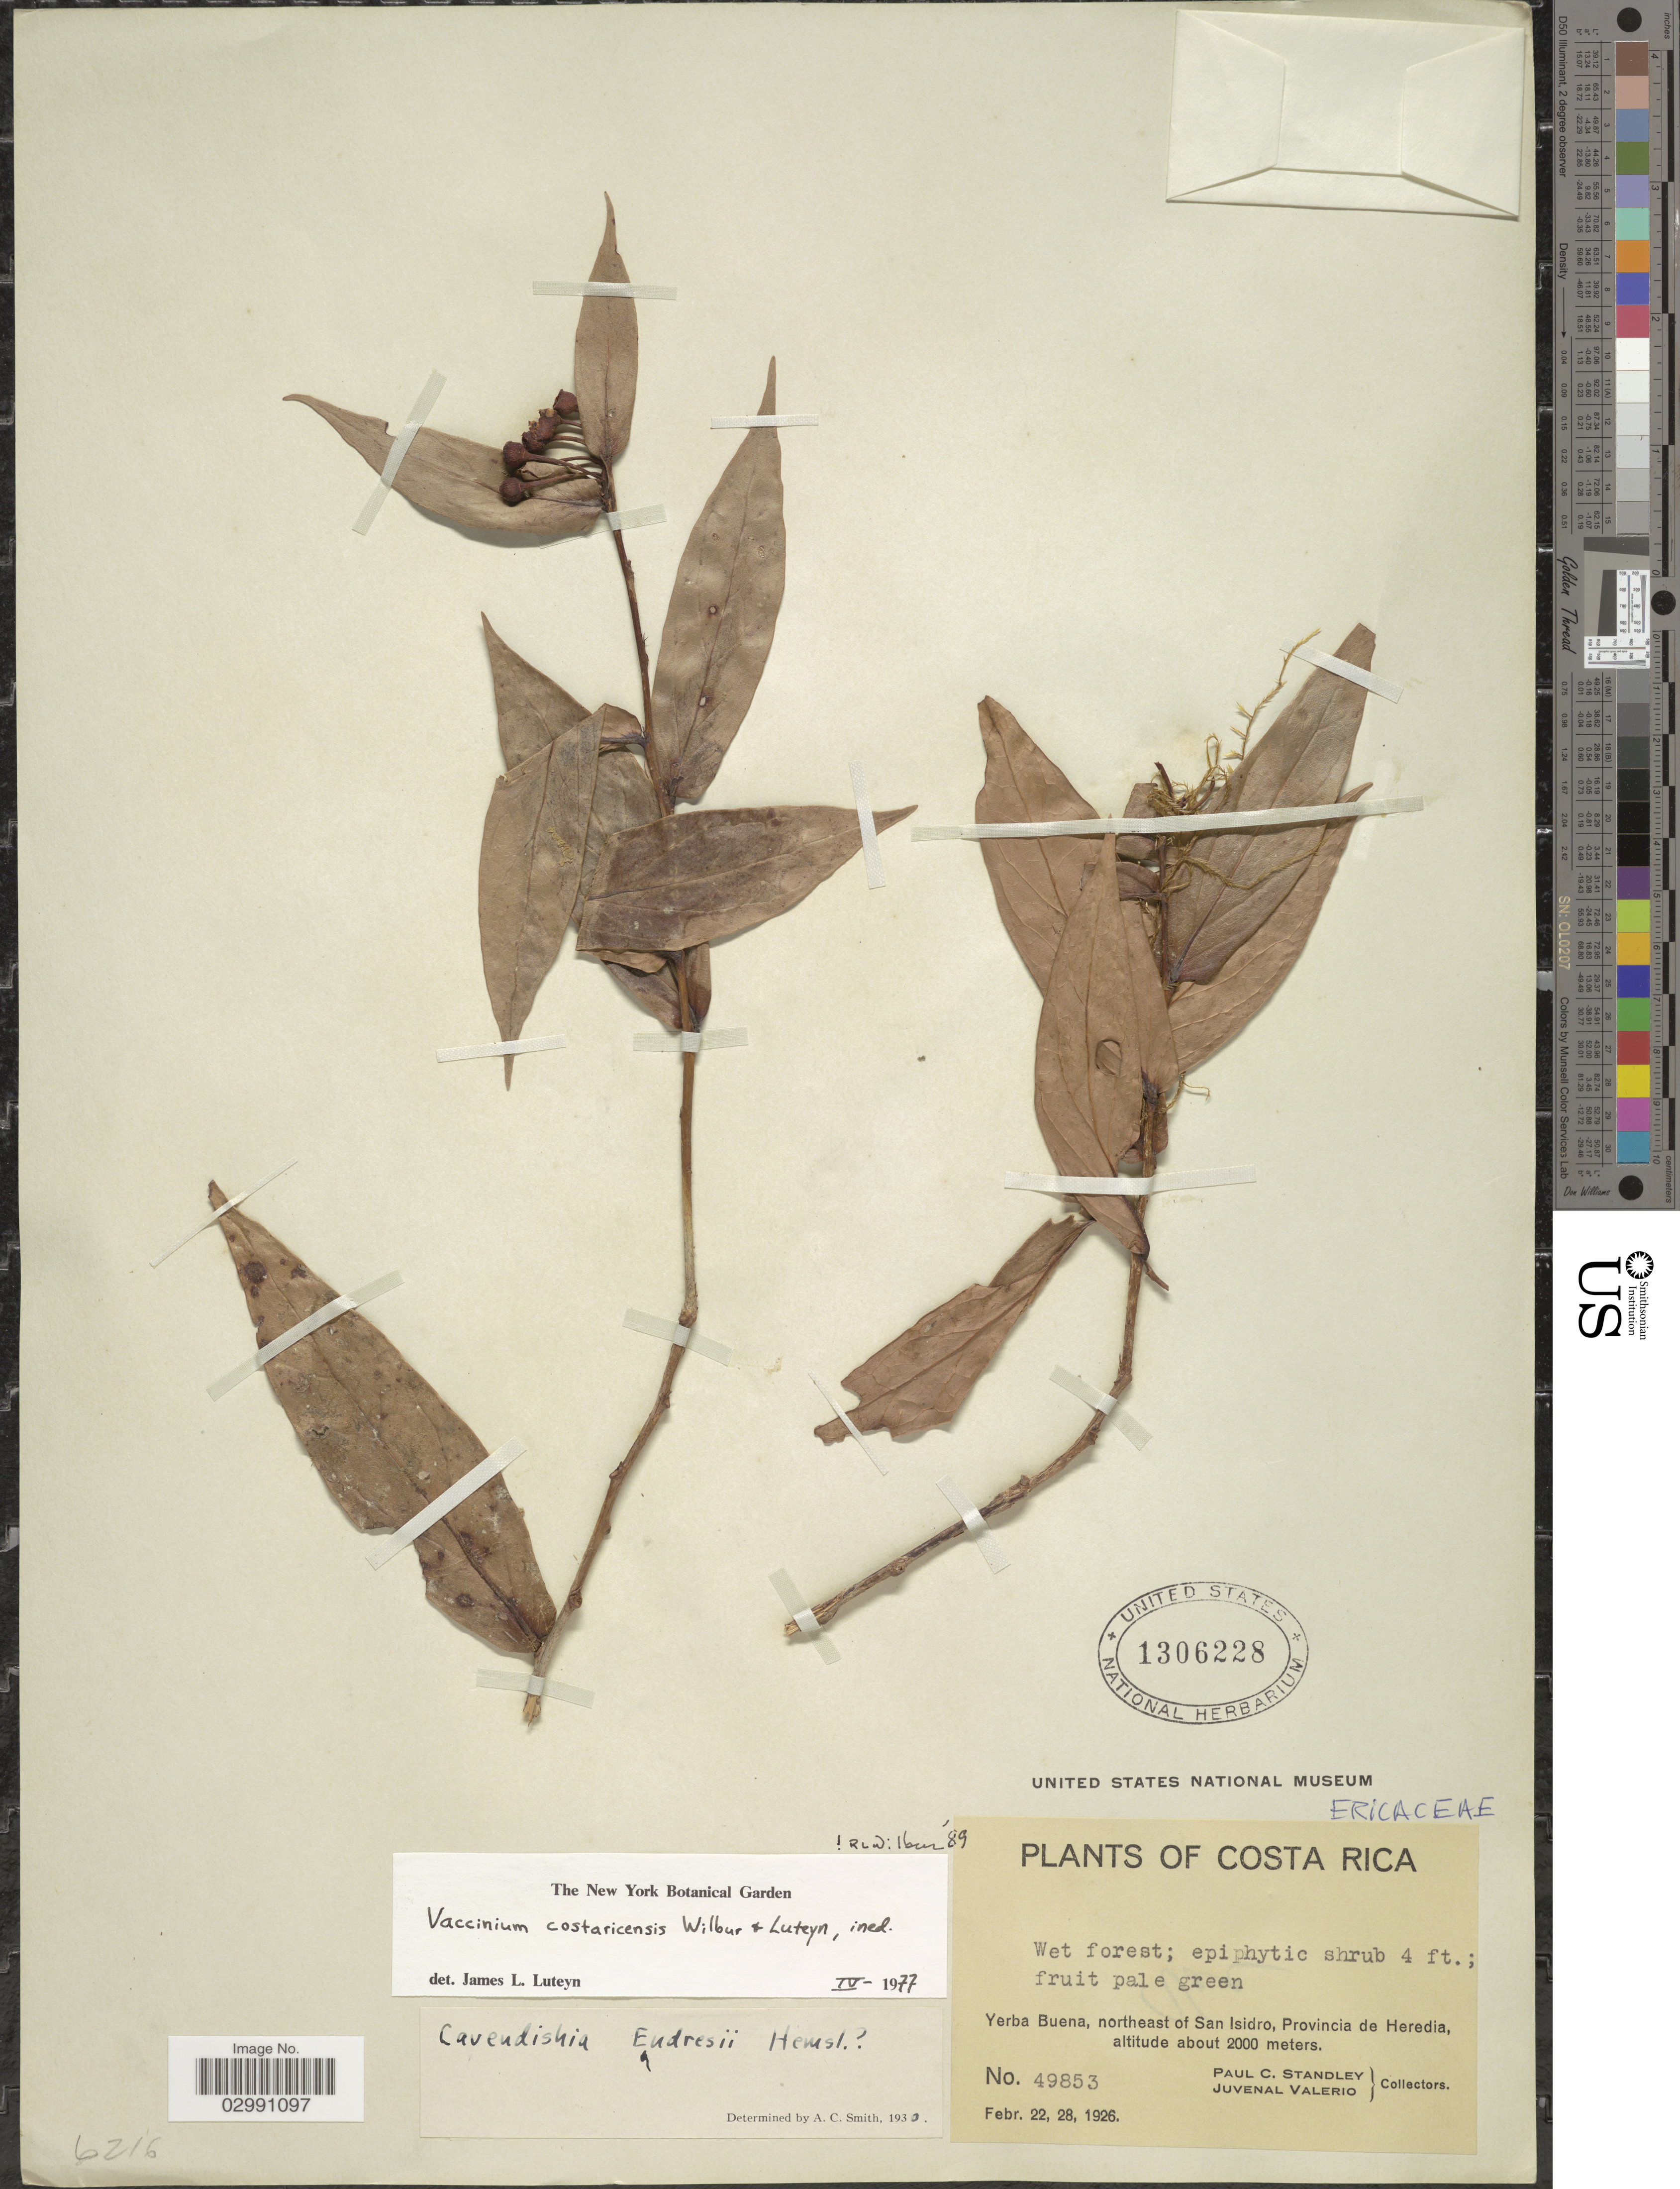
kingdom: Plantae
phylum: Tracheophyta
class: Magnoliopsida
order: Ericales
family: Ericaceae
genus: Vaccinium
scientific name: Vaccinium costaricense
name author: Wilbur & Luteyn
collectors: P. C. Standley & J. Valerio R.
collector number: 49853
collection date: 1926-02-22/1926-02-28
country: Costa Rica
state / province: Heredia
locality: Yerba Buena, northeast of San Isidro.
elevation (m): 2000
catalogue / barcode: US 1306228